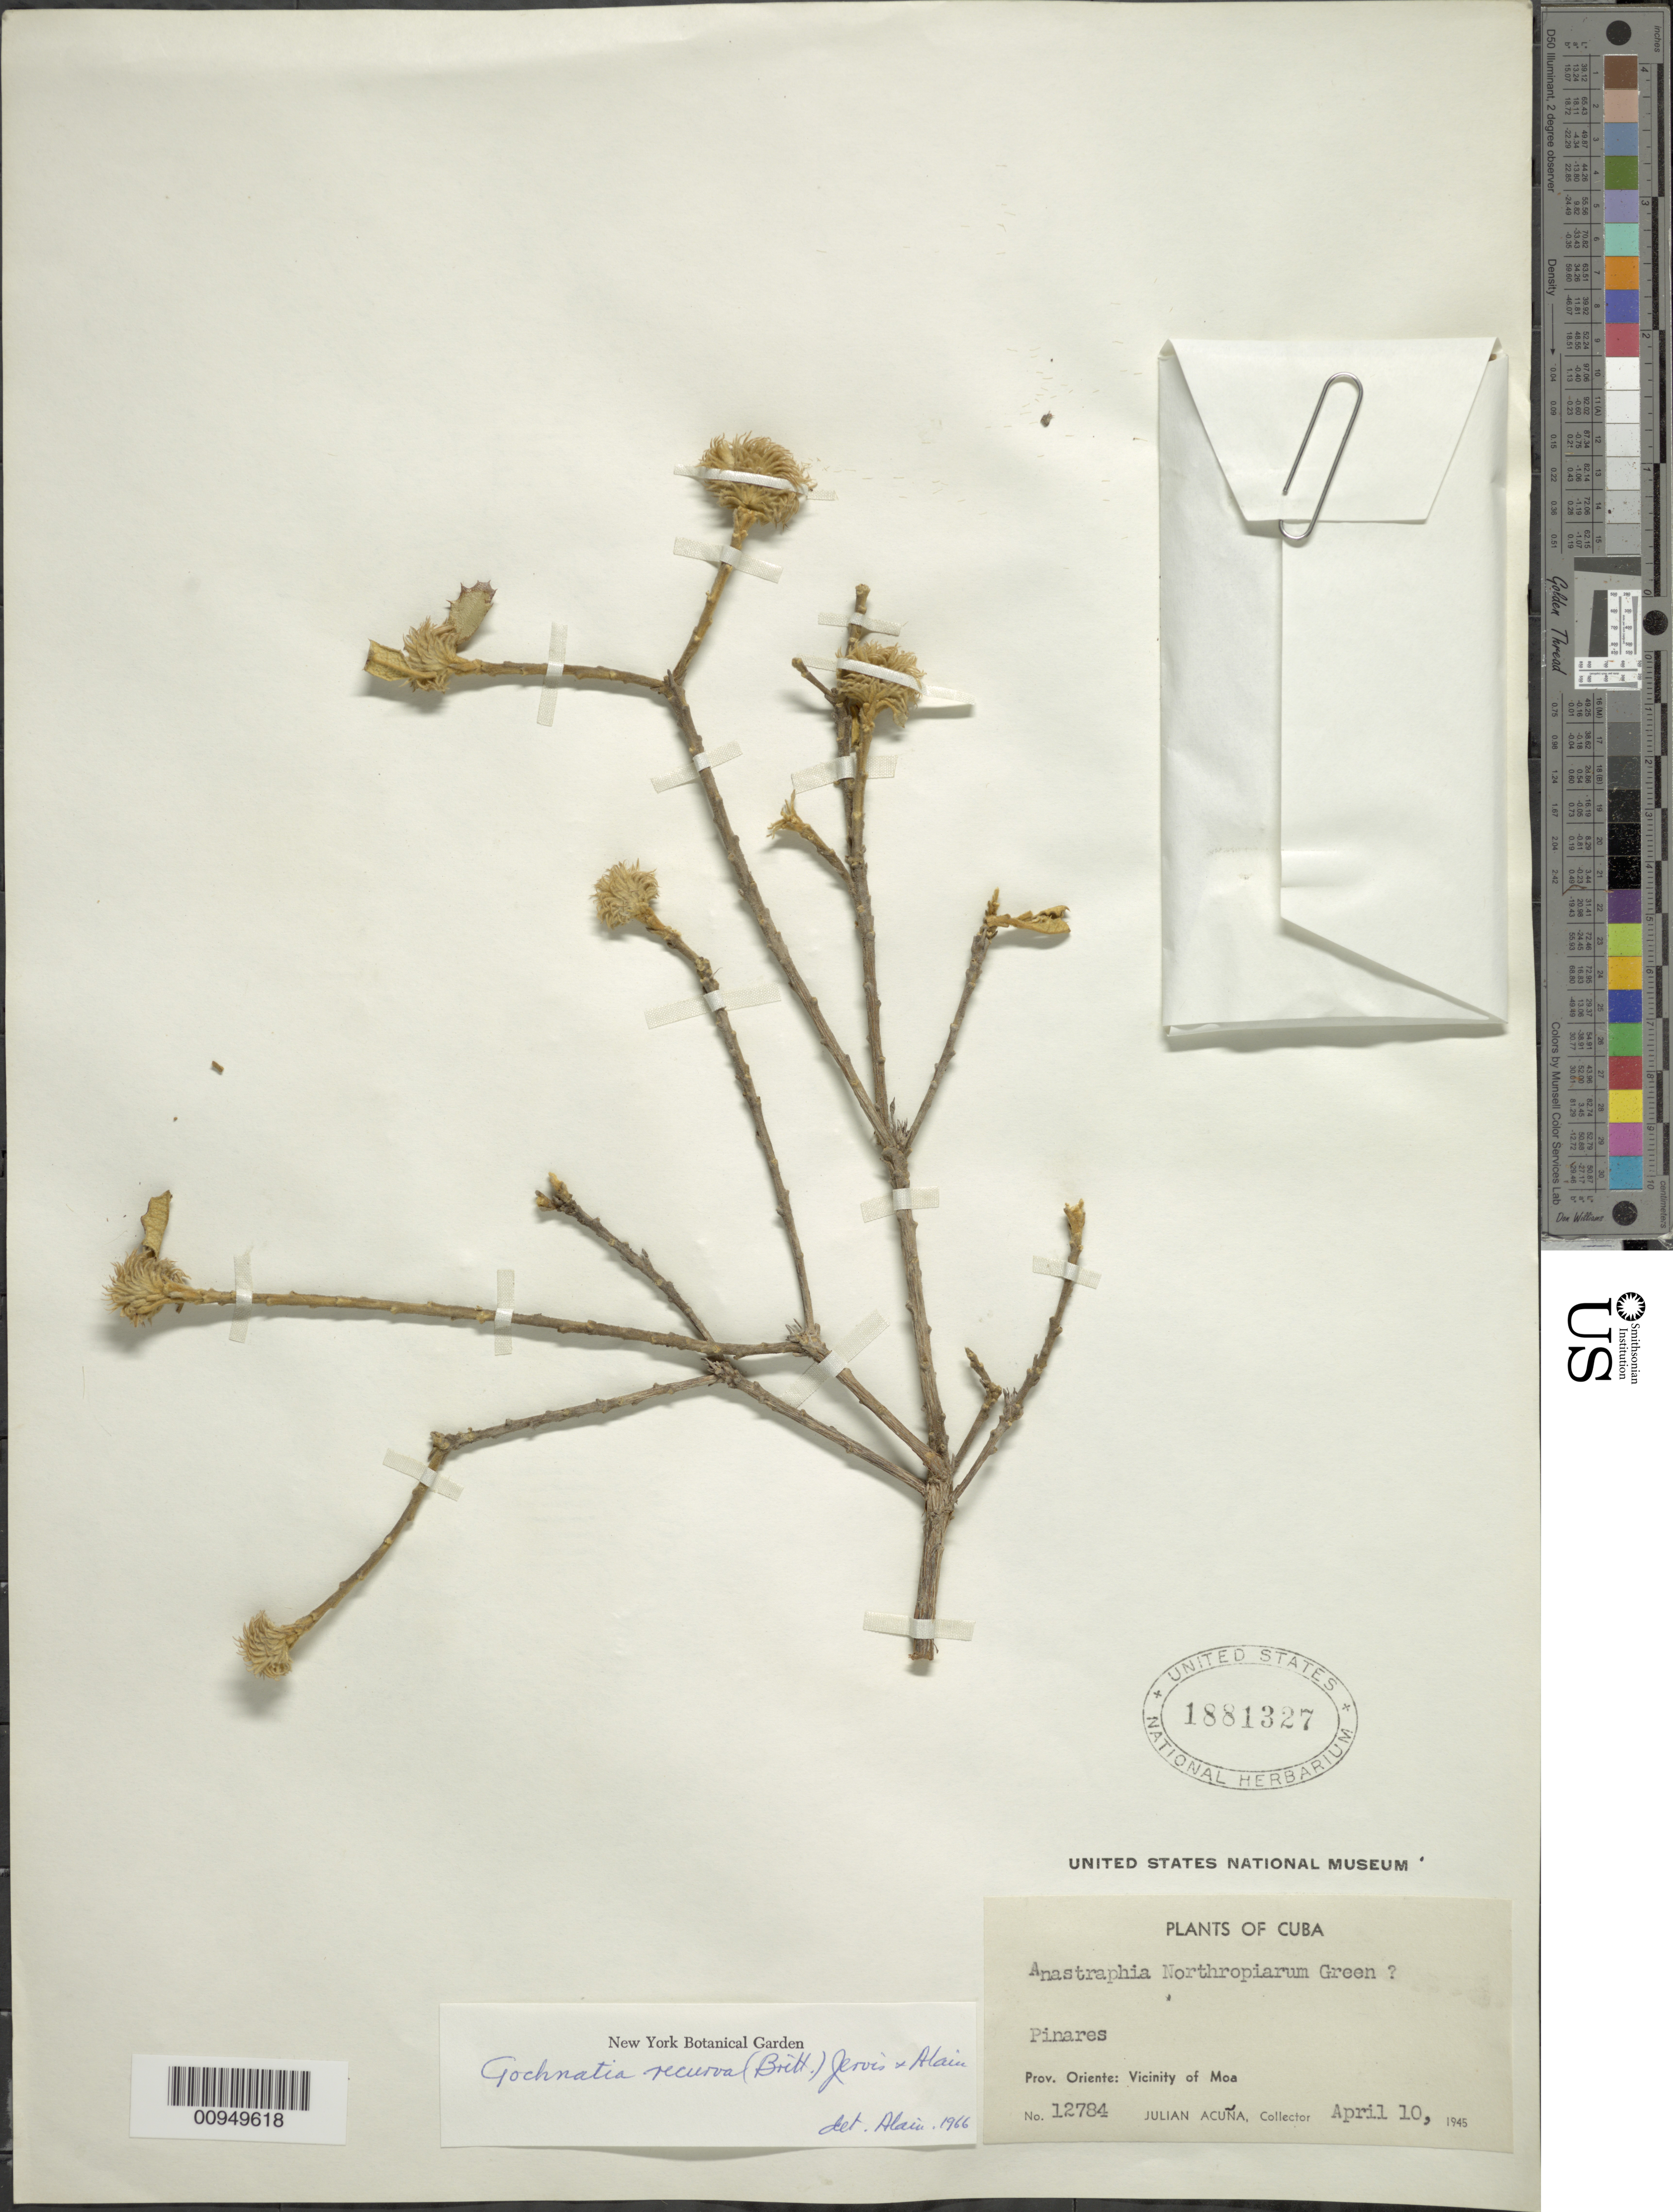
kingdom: Plantae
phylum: Tracheophyta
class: Magnoliopsida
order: Asterales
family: Asteraceae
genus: Anastraphia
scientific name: Anastraphia recurva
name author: Britton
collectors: J. Acuña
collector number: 12784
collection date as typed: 10 Apr 1945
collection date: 1945-04-10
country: Cuba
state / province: Holguín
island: Cuba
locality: Vicinity of Moa [Oriente], Pinares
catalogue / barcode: US 1881327